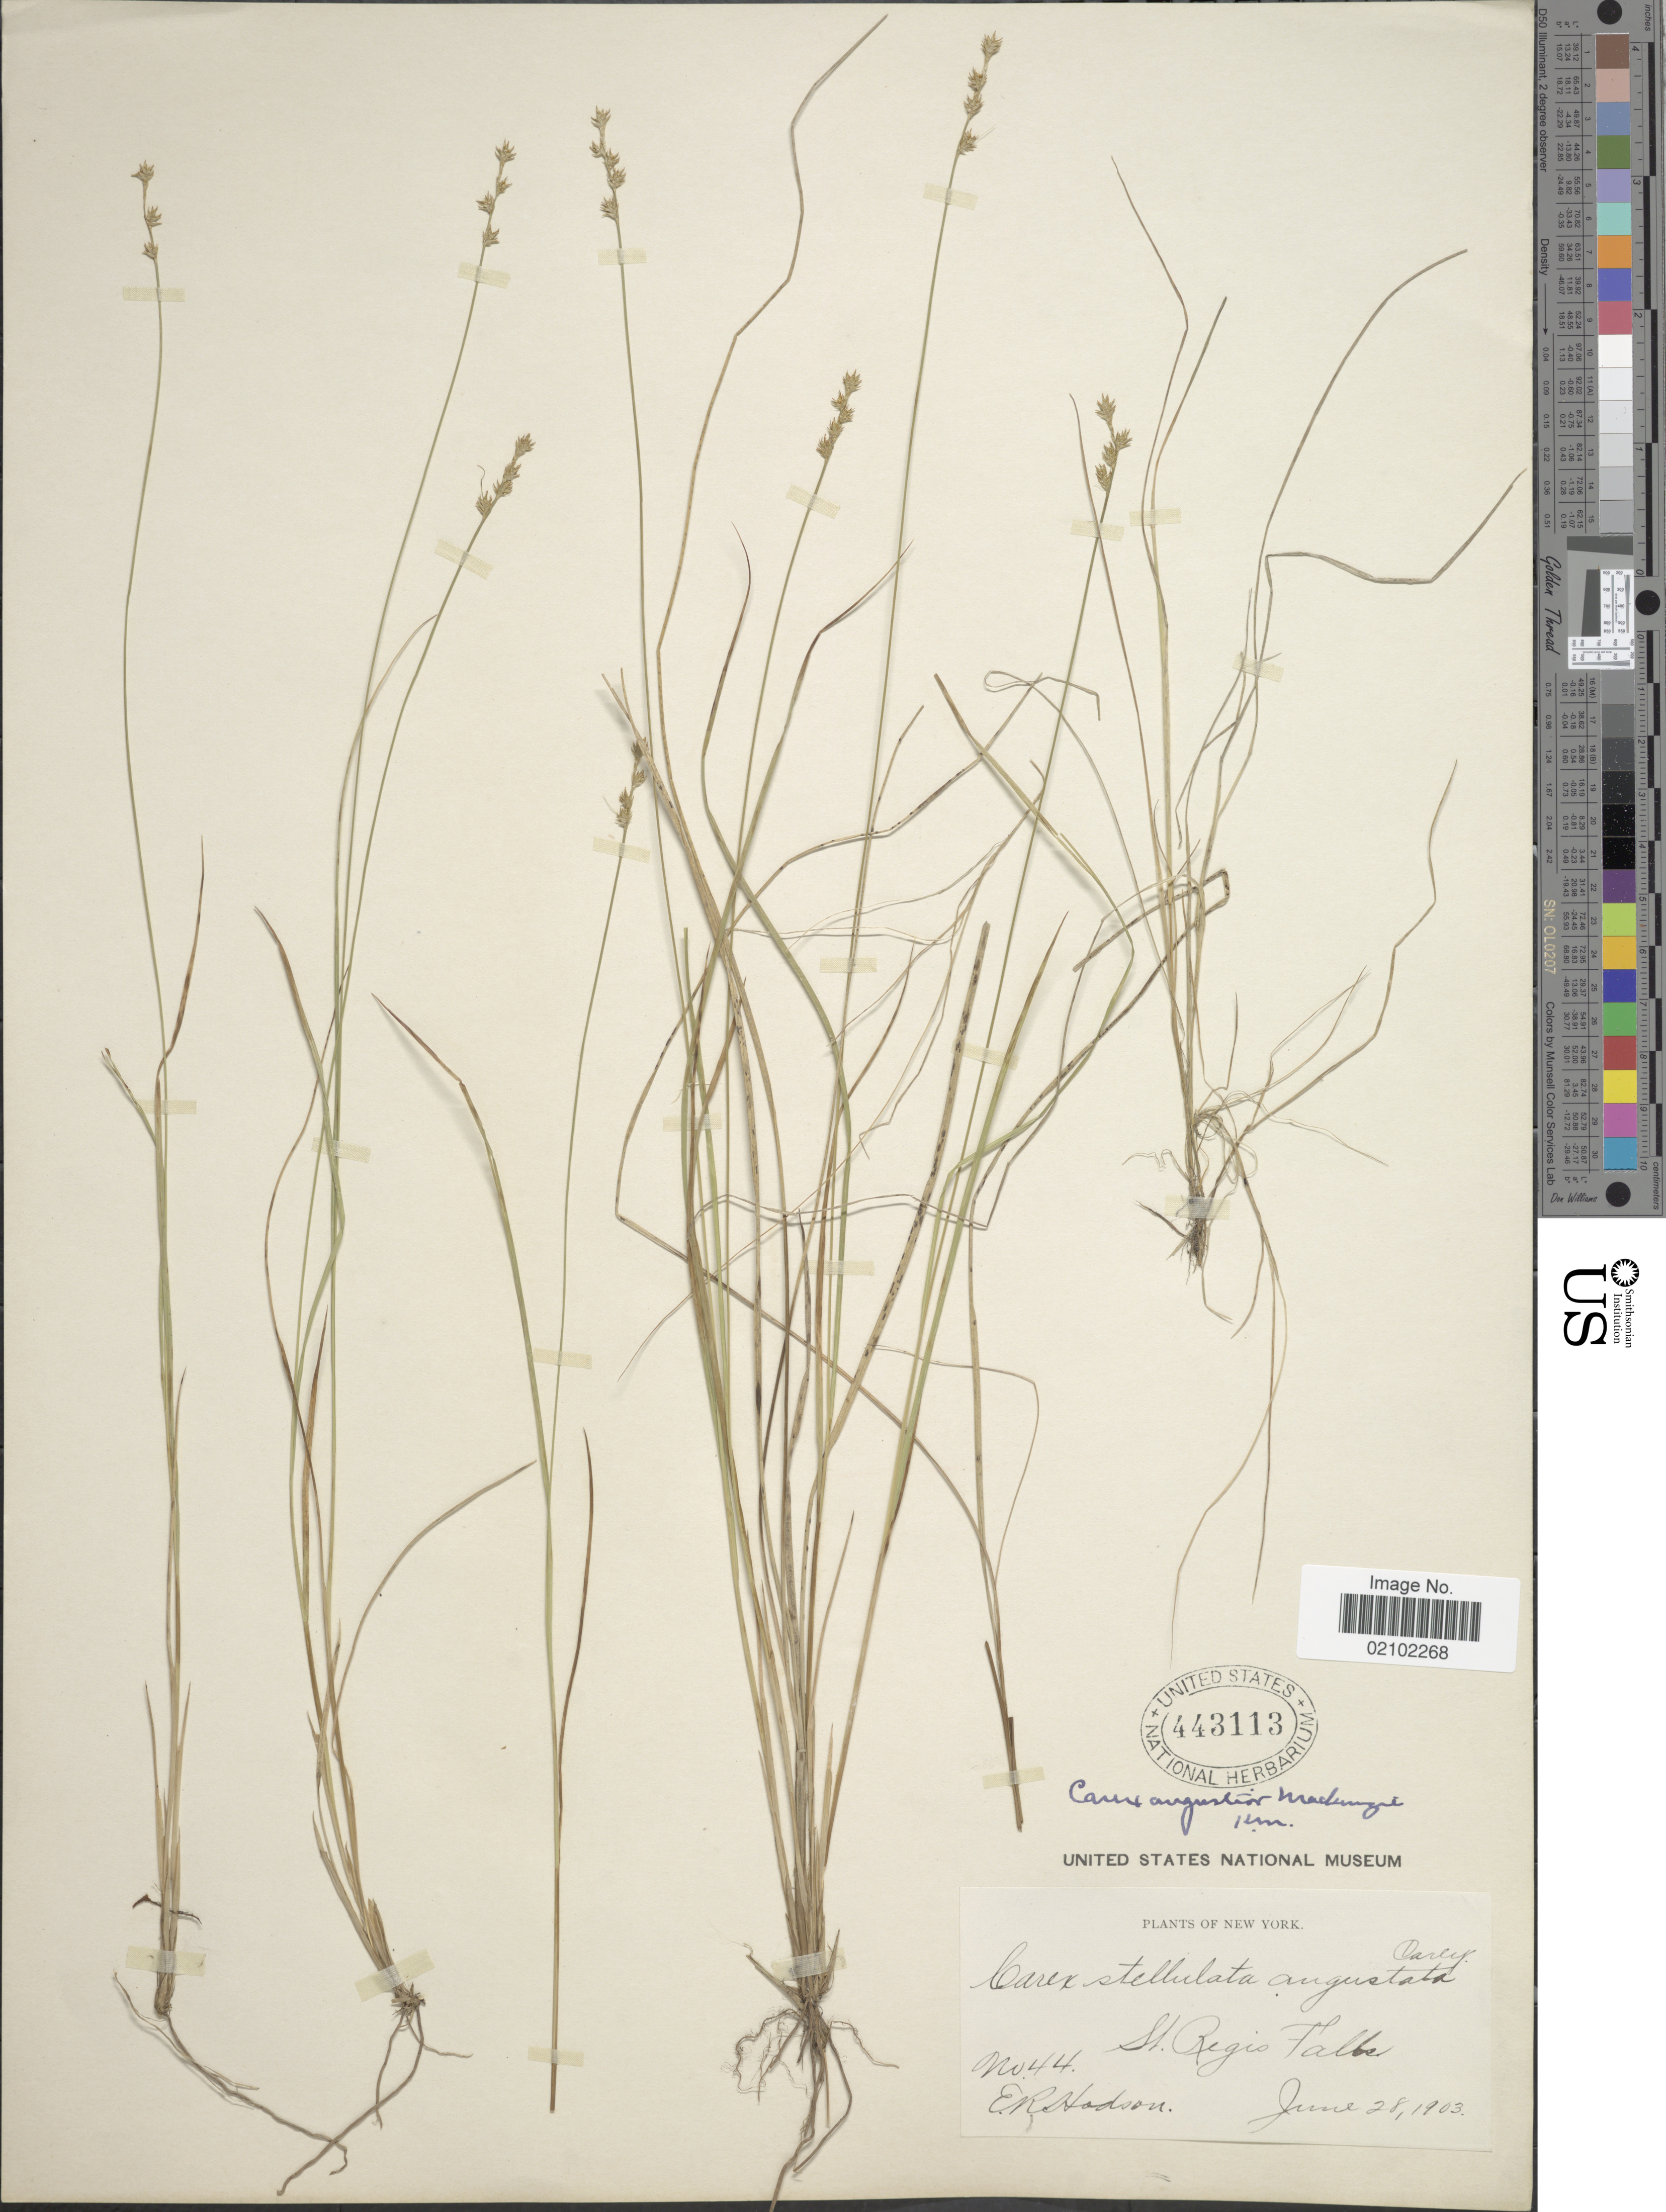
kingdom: Plantae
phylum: Tracheophyta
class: Liliopsida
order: Poales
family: Cyperaceae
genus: Carex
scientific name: Carex echinata subsp. echinata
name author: Murray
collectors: E. Hodson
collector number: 44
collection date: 1903-06-28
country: United States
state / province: New York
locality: St. Regis Falls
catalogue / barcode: US 443113